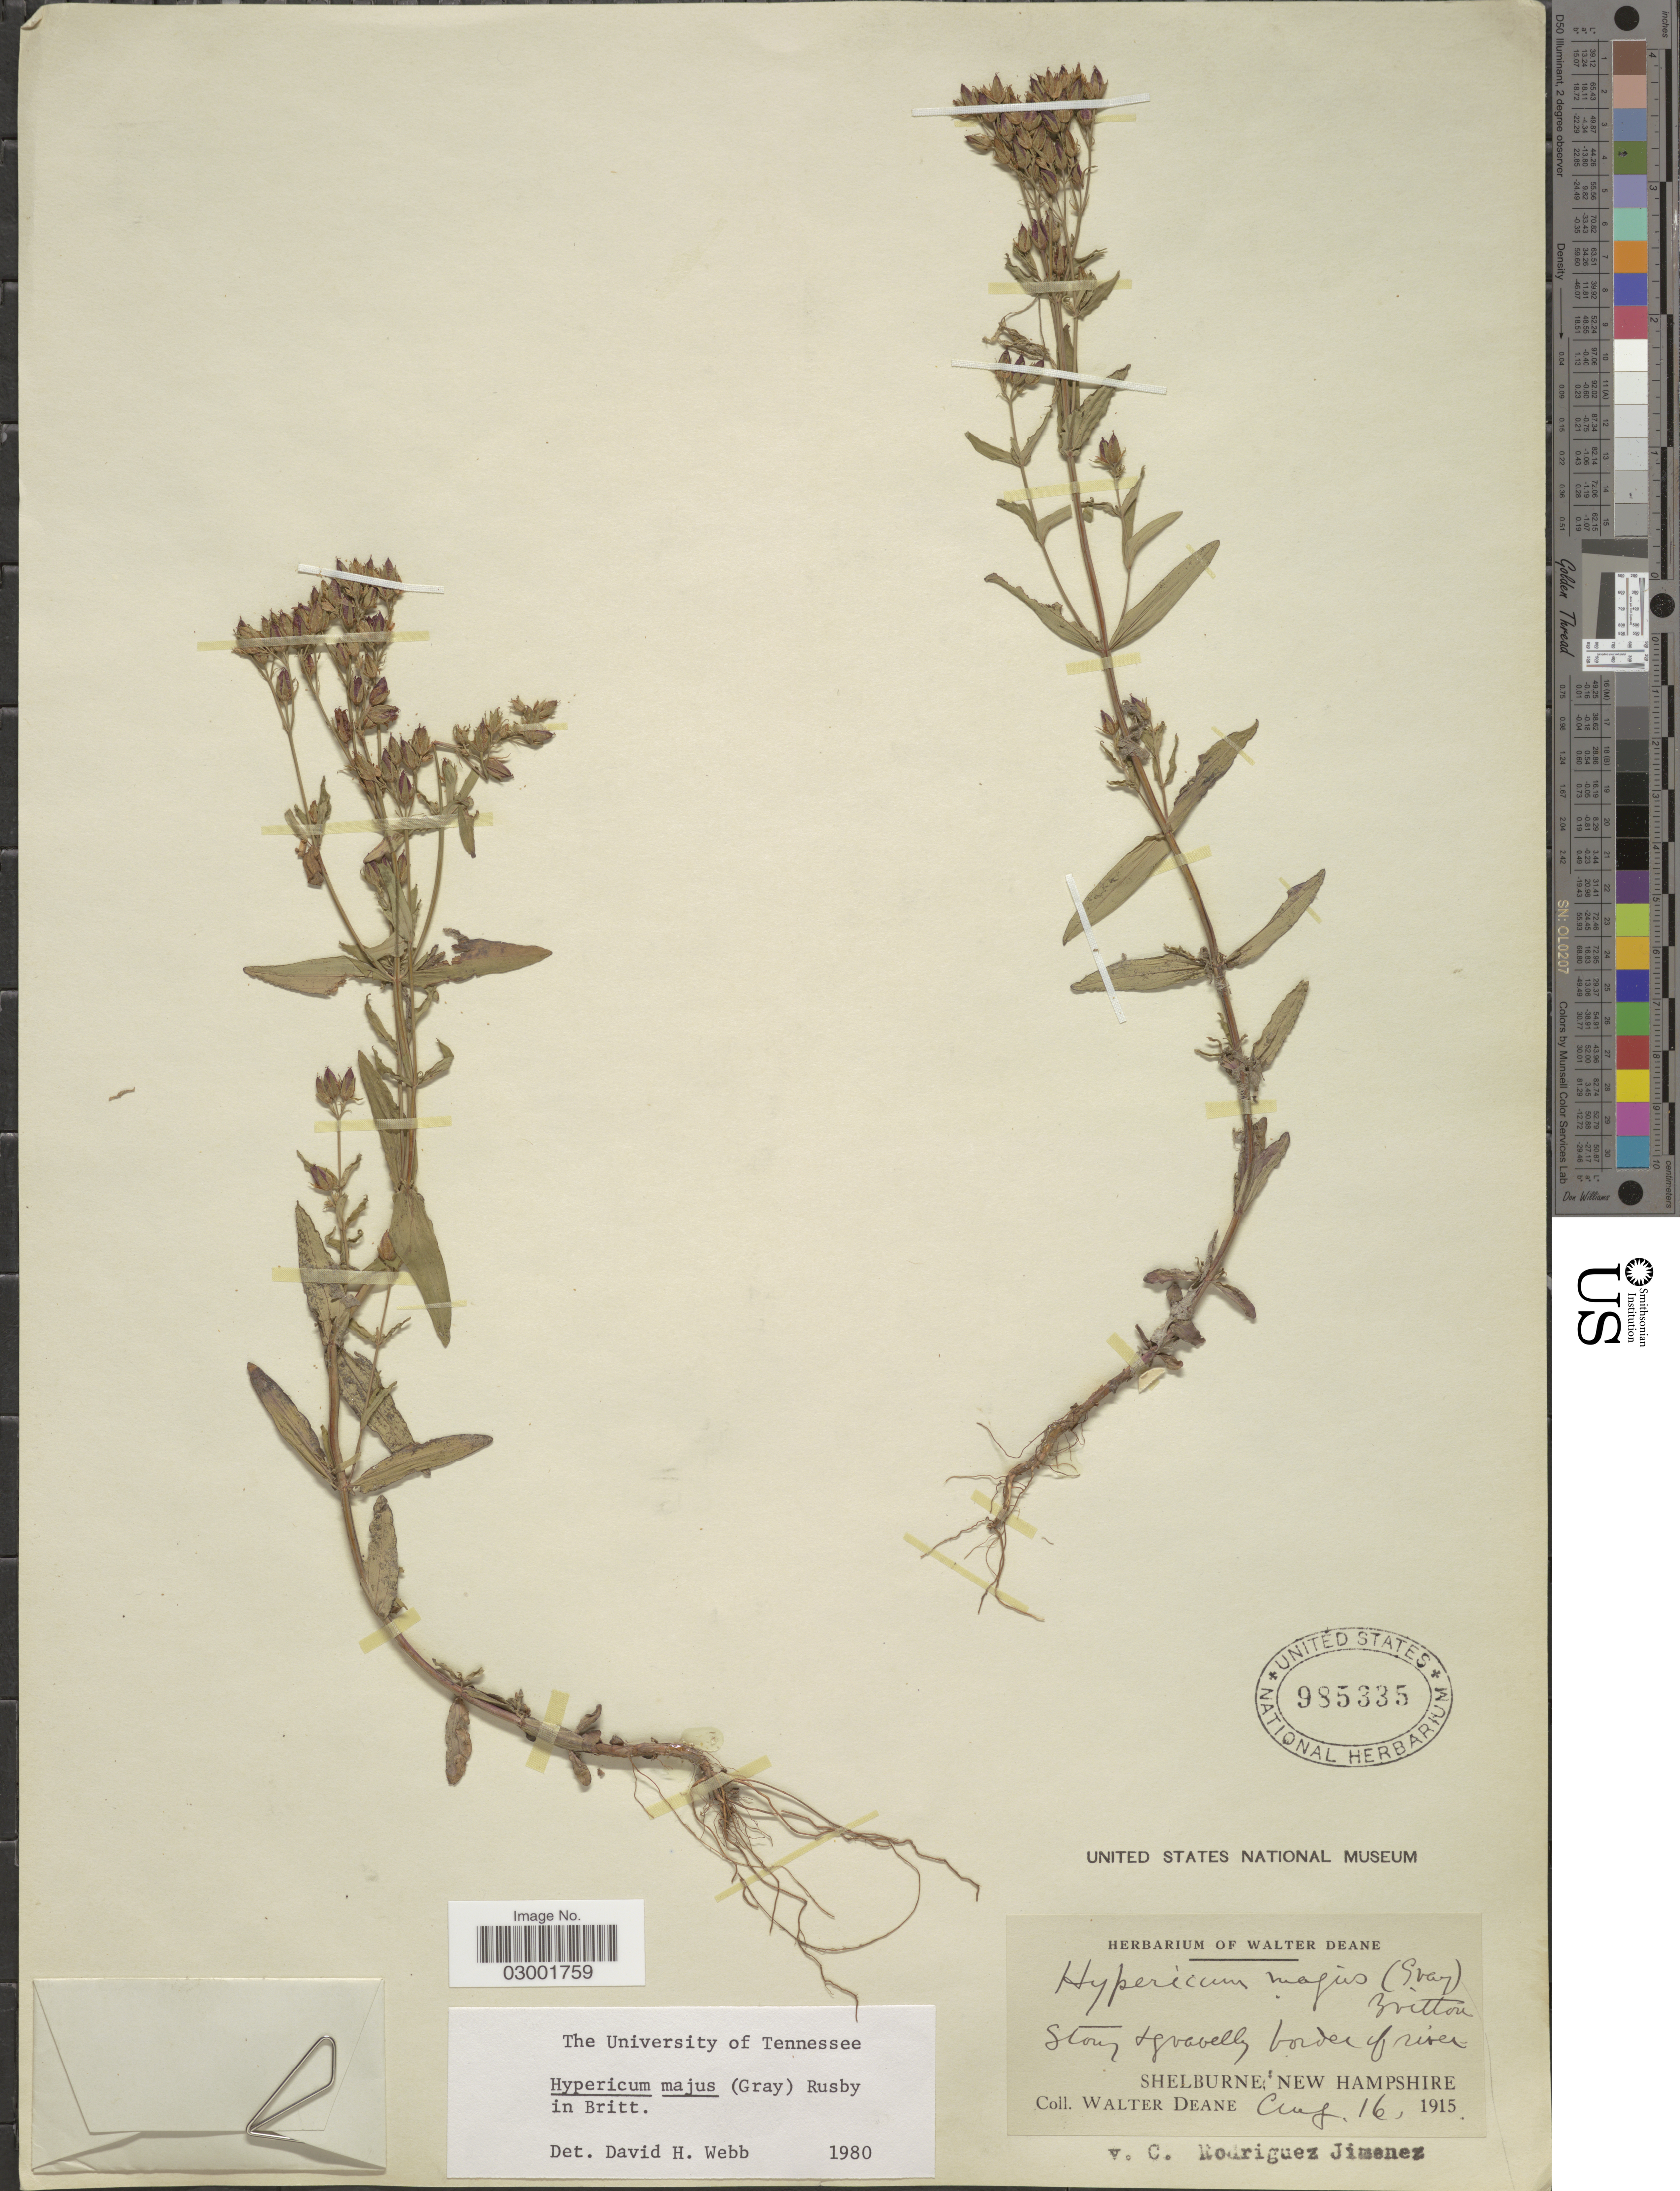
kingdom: Plantae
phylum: Tracheophyta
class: Magnoliopsida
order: Malpighiales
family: Hypericaceae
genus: Hypericum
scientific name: Hypericum majus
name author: (A. Gray) Britton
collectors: W. Deane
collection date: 1915-08-16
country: United States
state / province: New Hampshire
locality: Stony & gravelly border of river. Shelburne, New Hampshire.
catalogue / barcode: US 985335